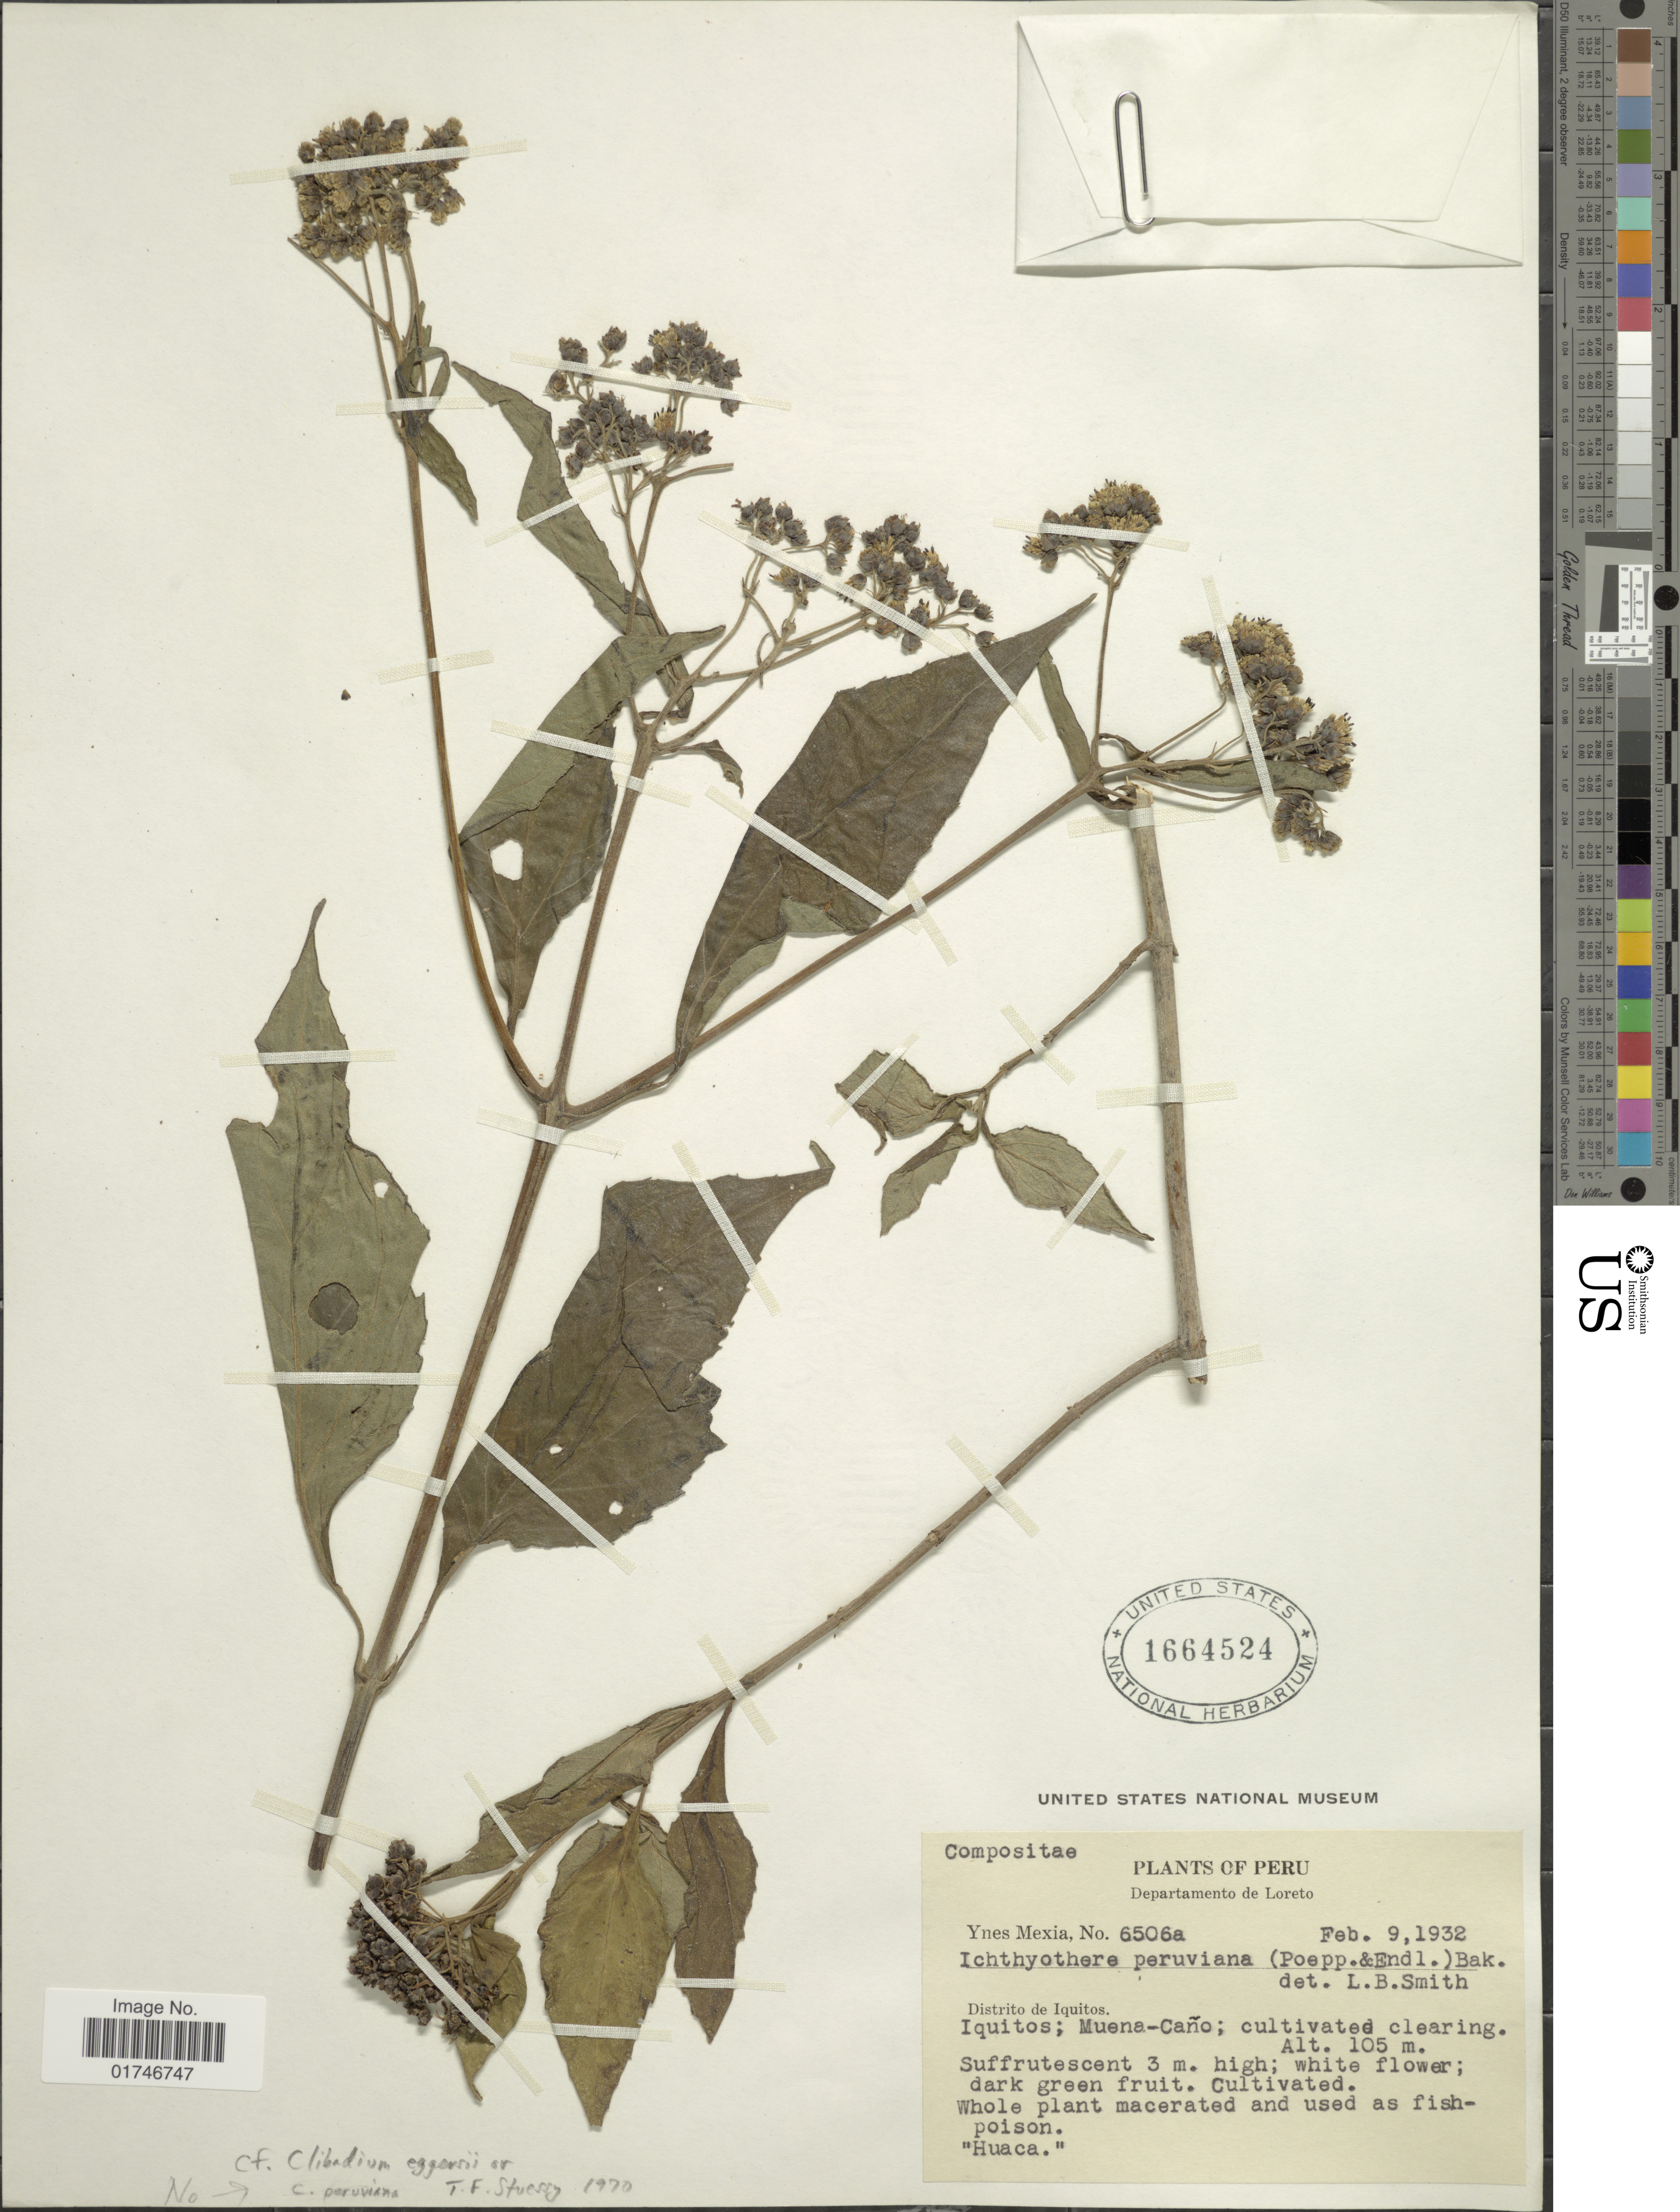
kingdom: Plantae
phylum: Tracheophyta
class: Magnoliopsida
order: Asterales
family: Asteraceae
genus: Clibadium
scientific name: Clibadium strigillosum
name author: S.F. Blake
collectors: Y. Mexia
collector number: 6506a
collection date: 1932-02-09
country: Peru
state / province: Loreto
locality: Departamento de Loreto. Distrito de Iquitos. Iquitos; Muena-Caño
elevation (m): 105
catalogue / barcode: US 1664524